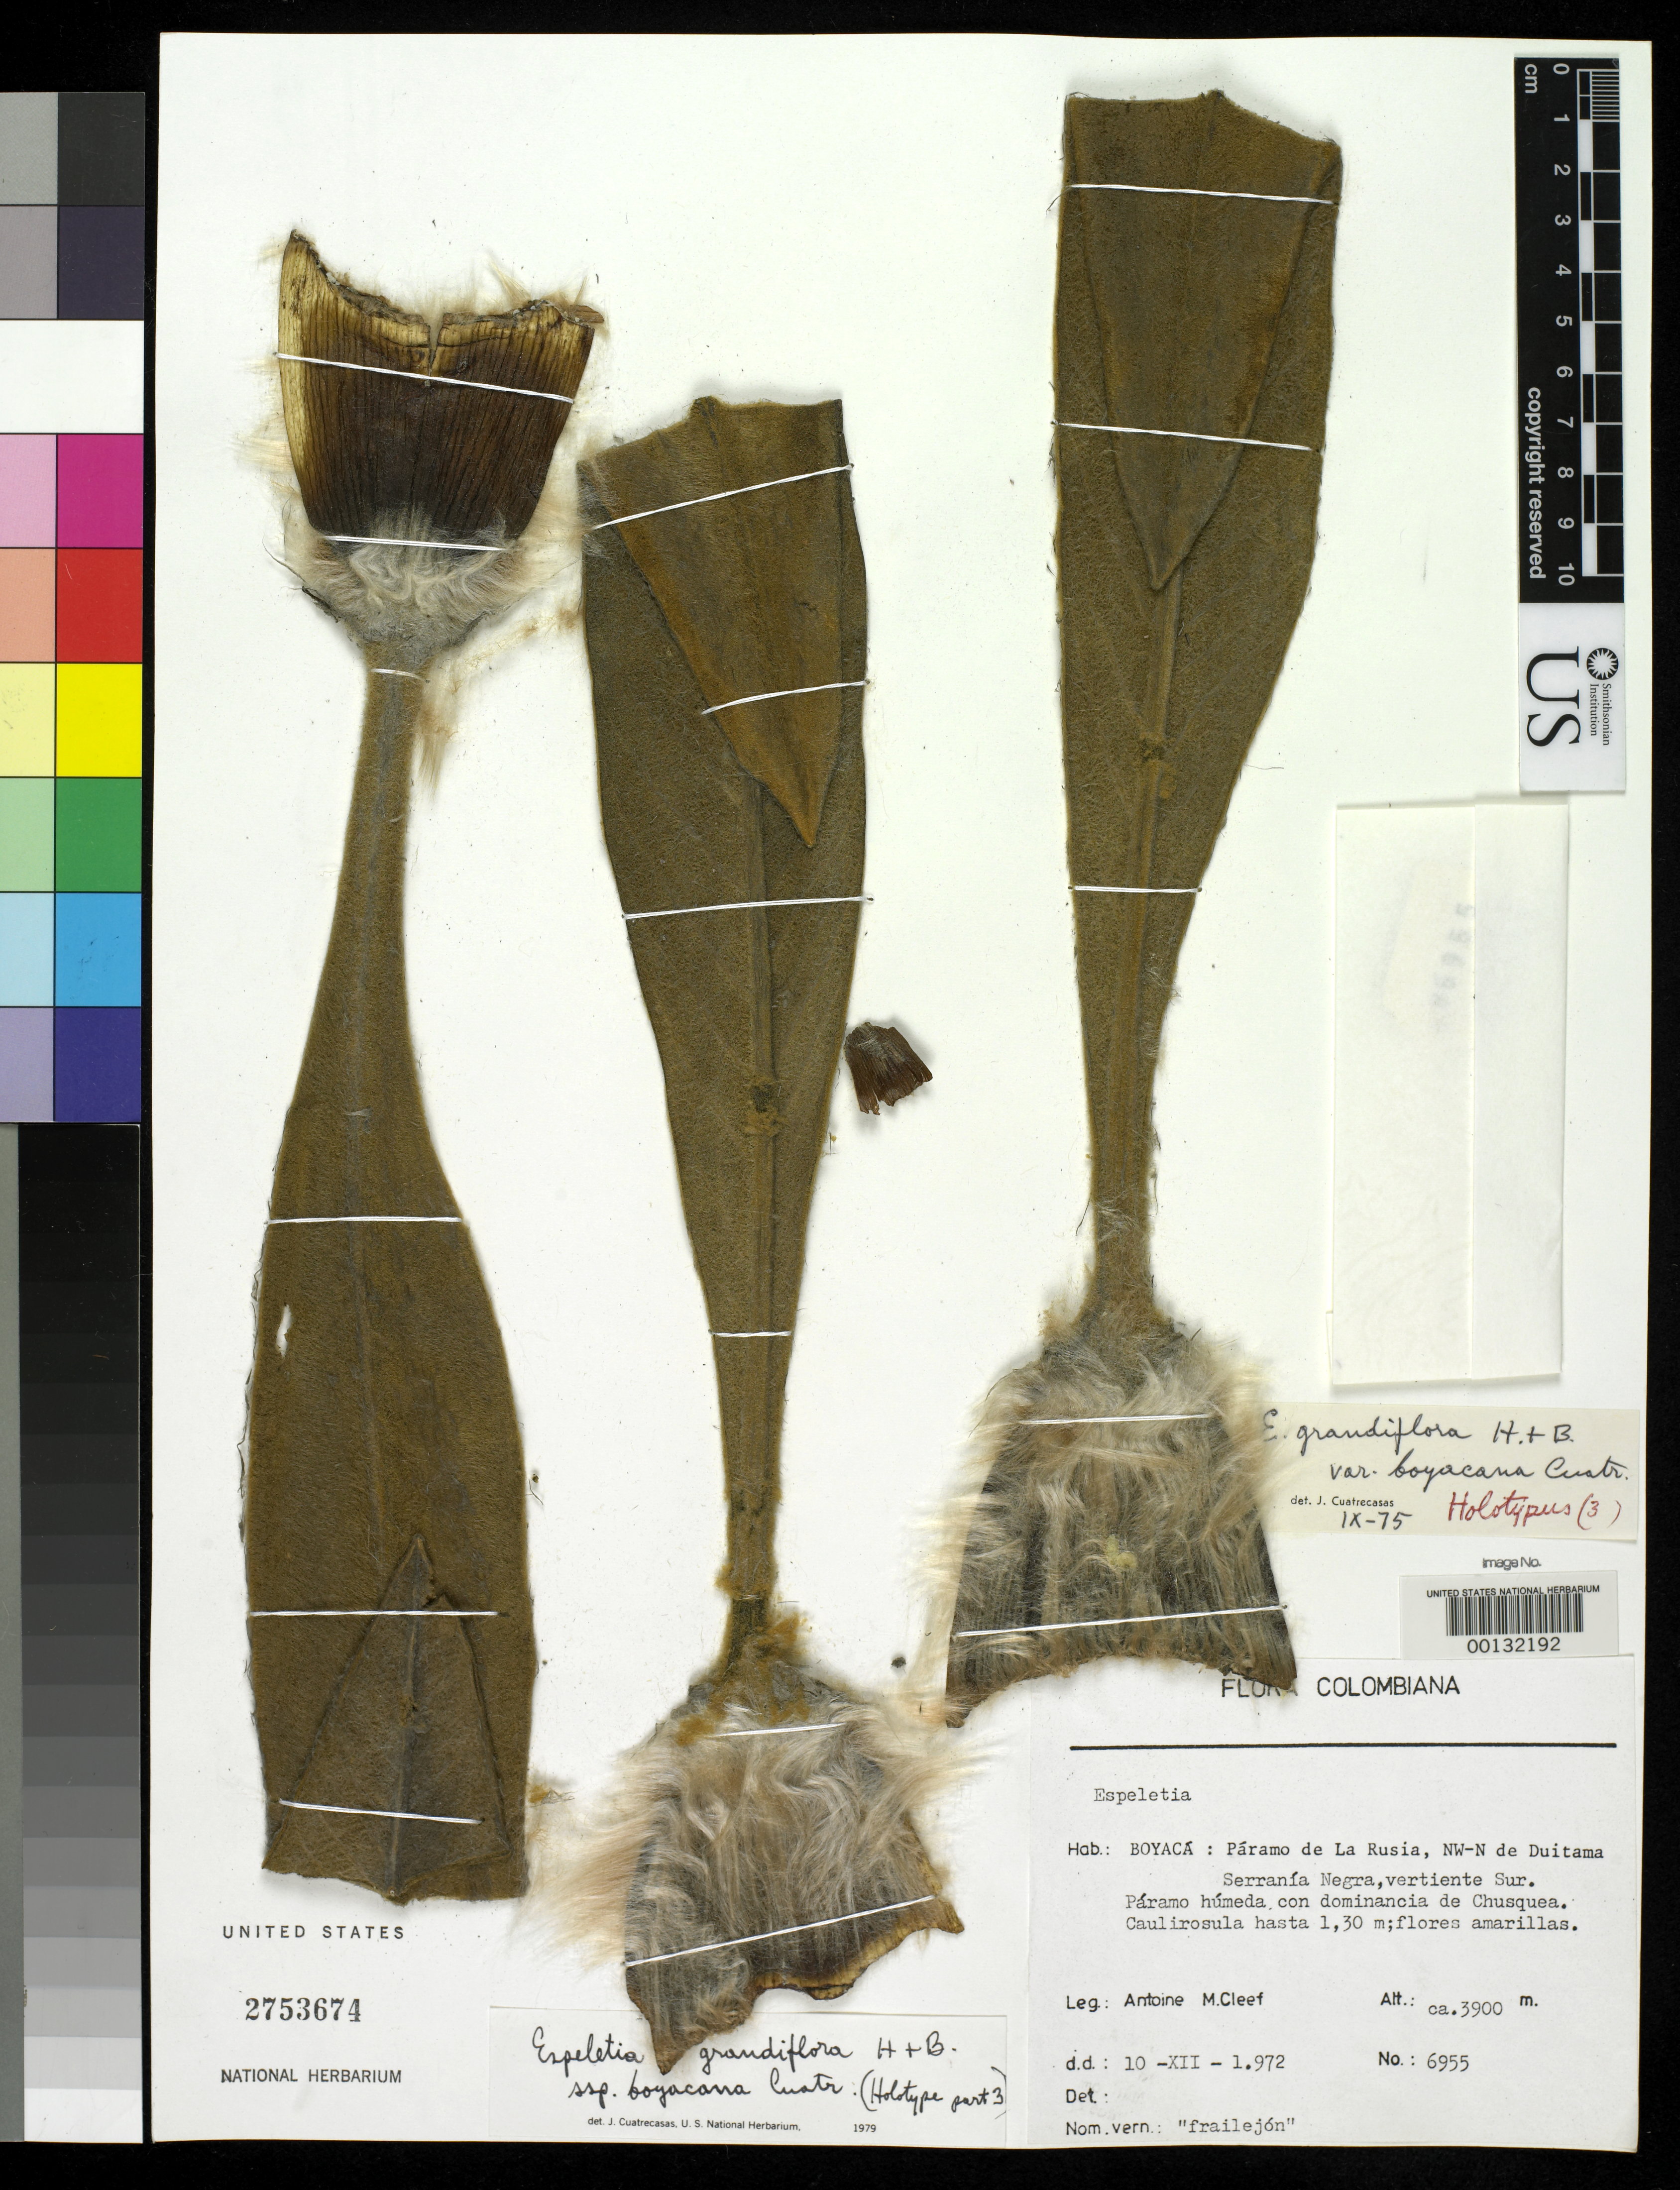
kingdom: Plantae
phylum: Tracheophyta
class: Magnoliopsida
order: Asterales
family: Asteraceae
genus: Espeletia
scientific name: Espeletia grandiflora var. boyacana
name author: Cuatrec.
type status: Holotype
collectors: A. M. Cleef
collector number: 6955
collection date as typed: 10 Dec 1972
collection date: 1972-12-10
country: Colombia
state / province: Boyacá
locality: Páramo de La Rusia.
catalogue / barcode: US 2753674